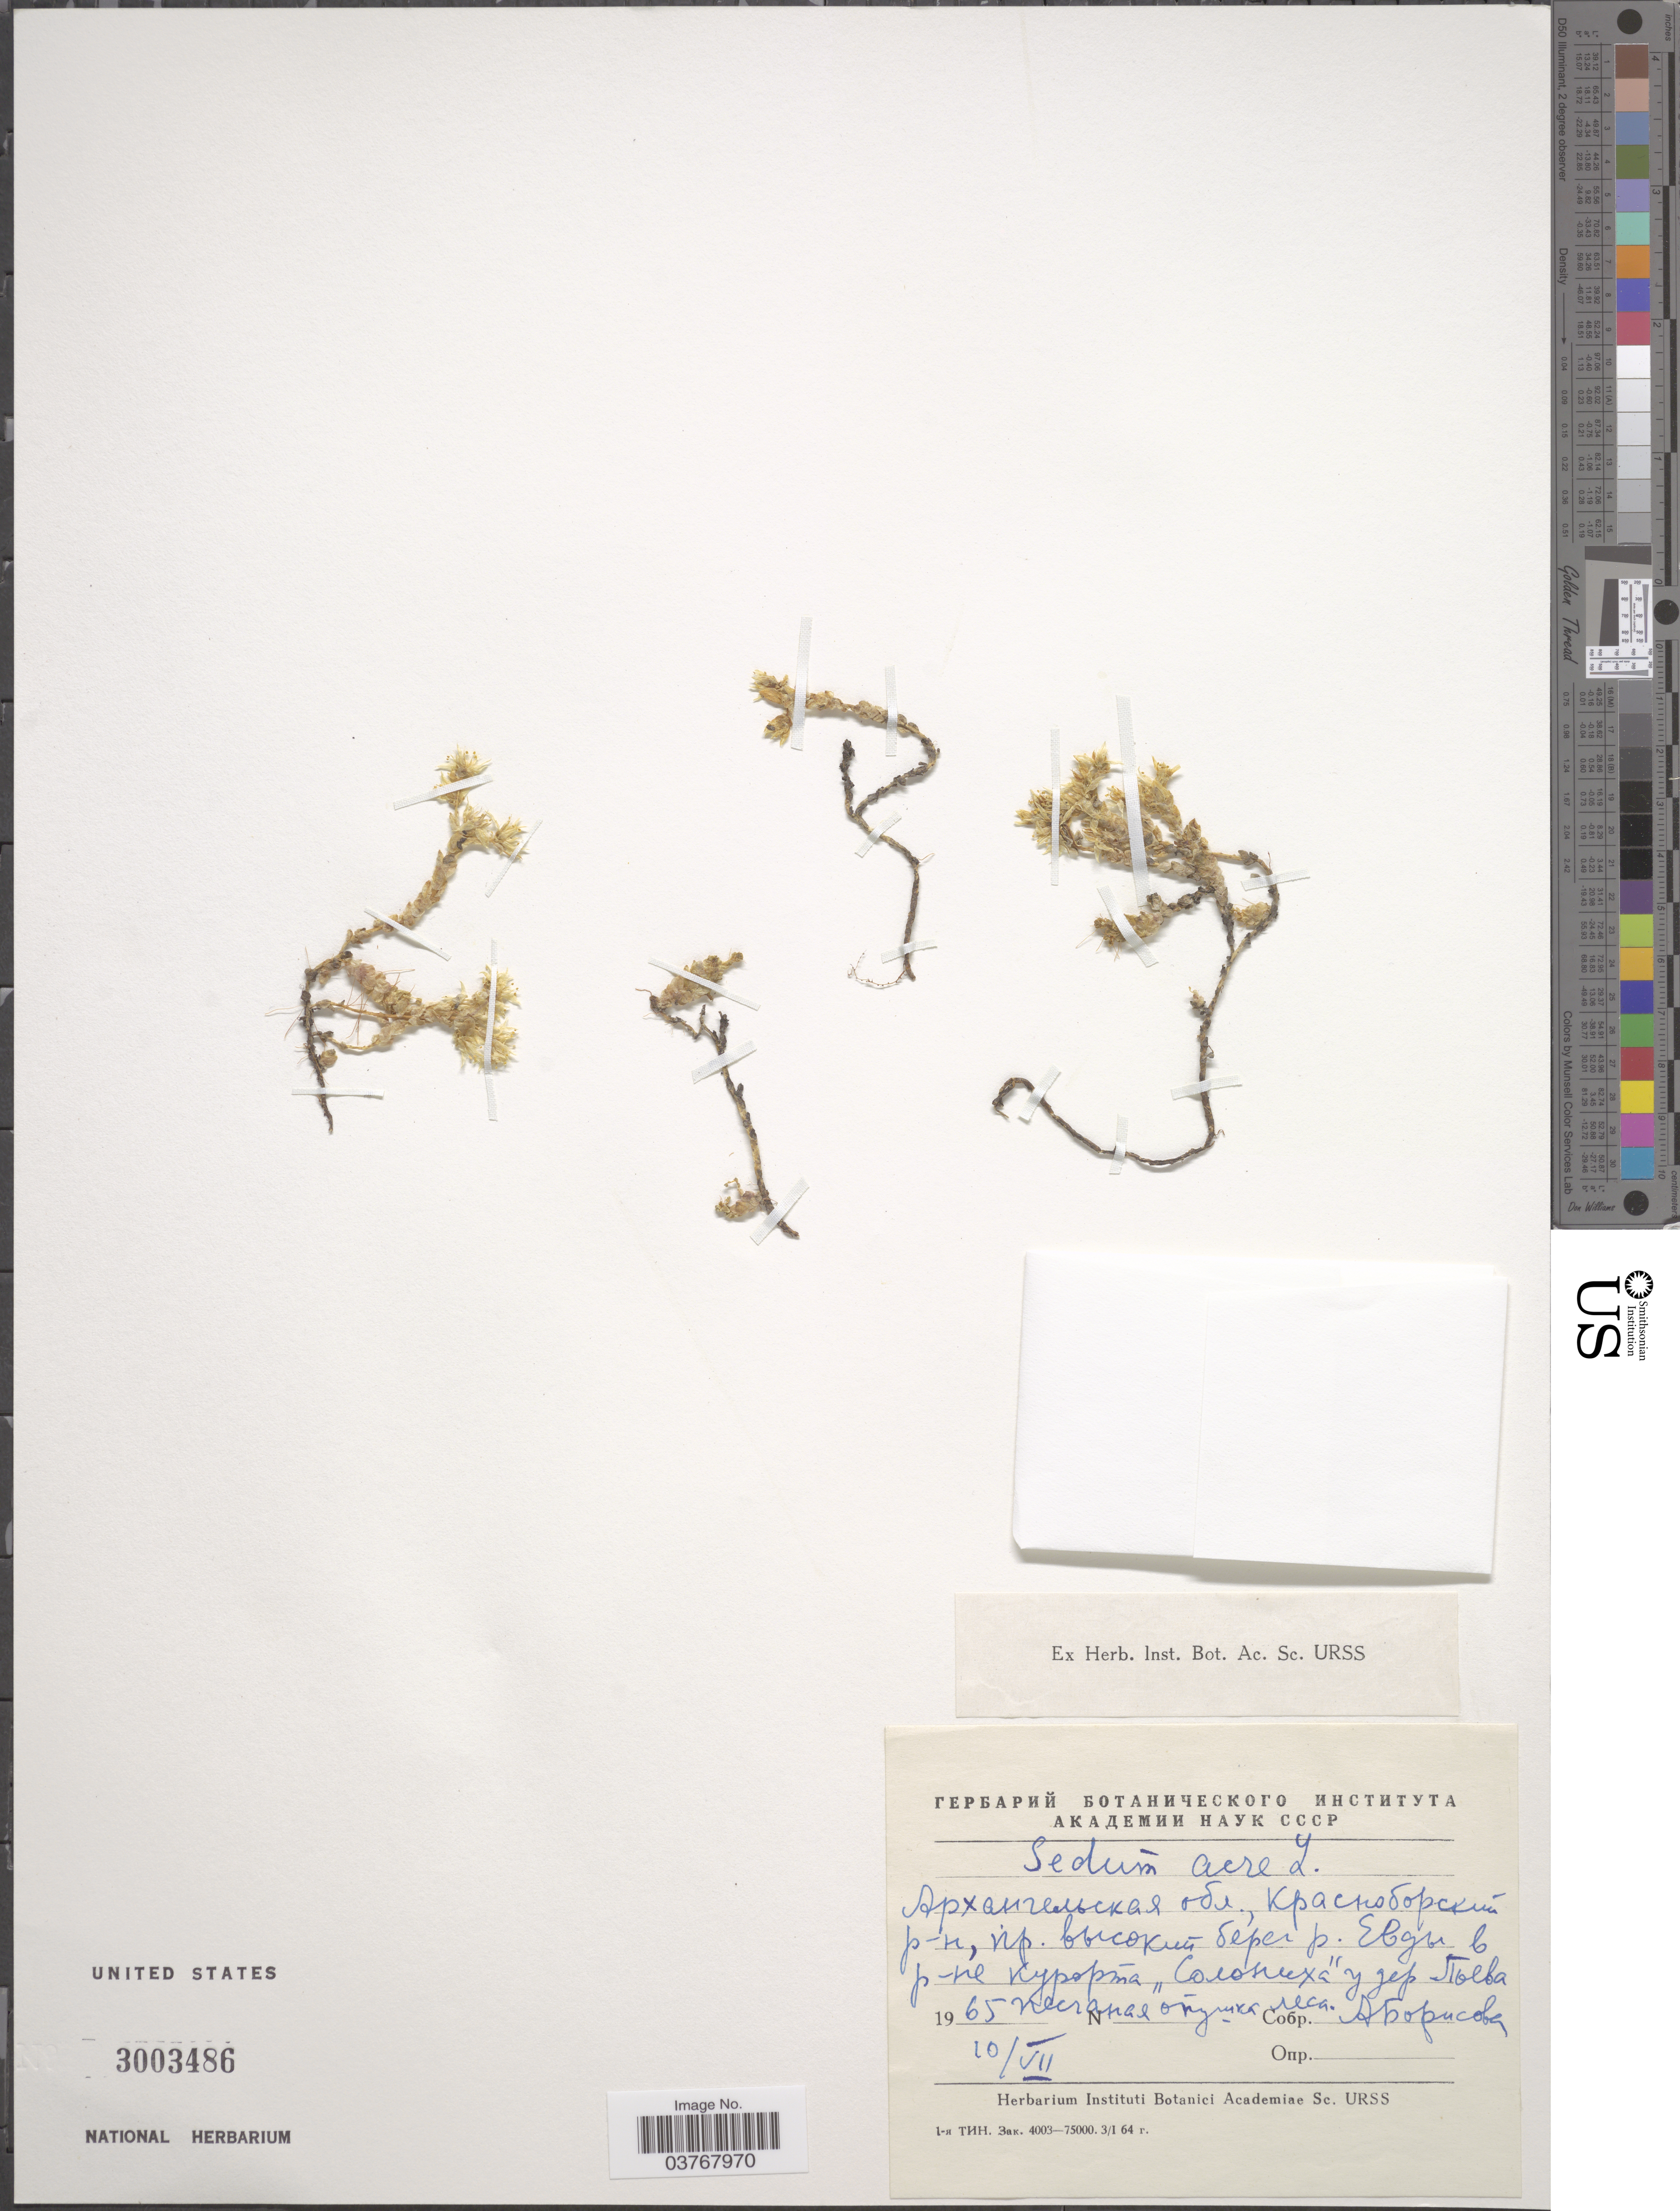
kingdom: Plantae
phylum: Tracheophyta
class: Magnoliopsida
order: Saxifragales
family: Crassulaceae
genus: Sedum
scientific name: Sedum acre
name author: L.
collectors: A. Borisova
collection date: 1965-07-10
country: Russian Federation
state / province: Arkhangelsk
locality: Right shore of river Evda near Solonikha and village Peva.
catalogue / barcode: US 3003486